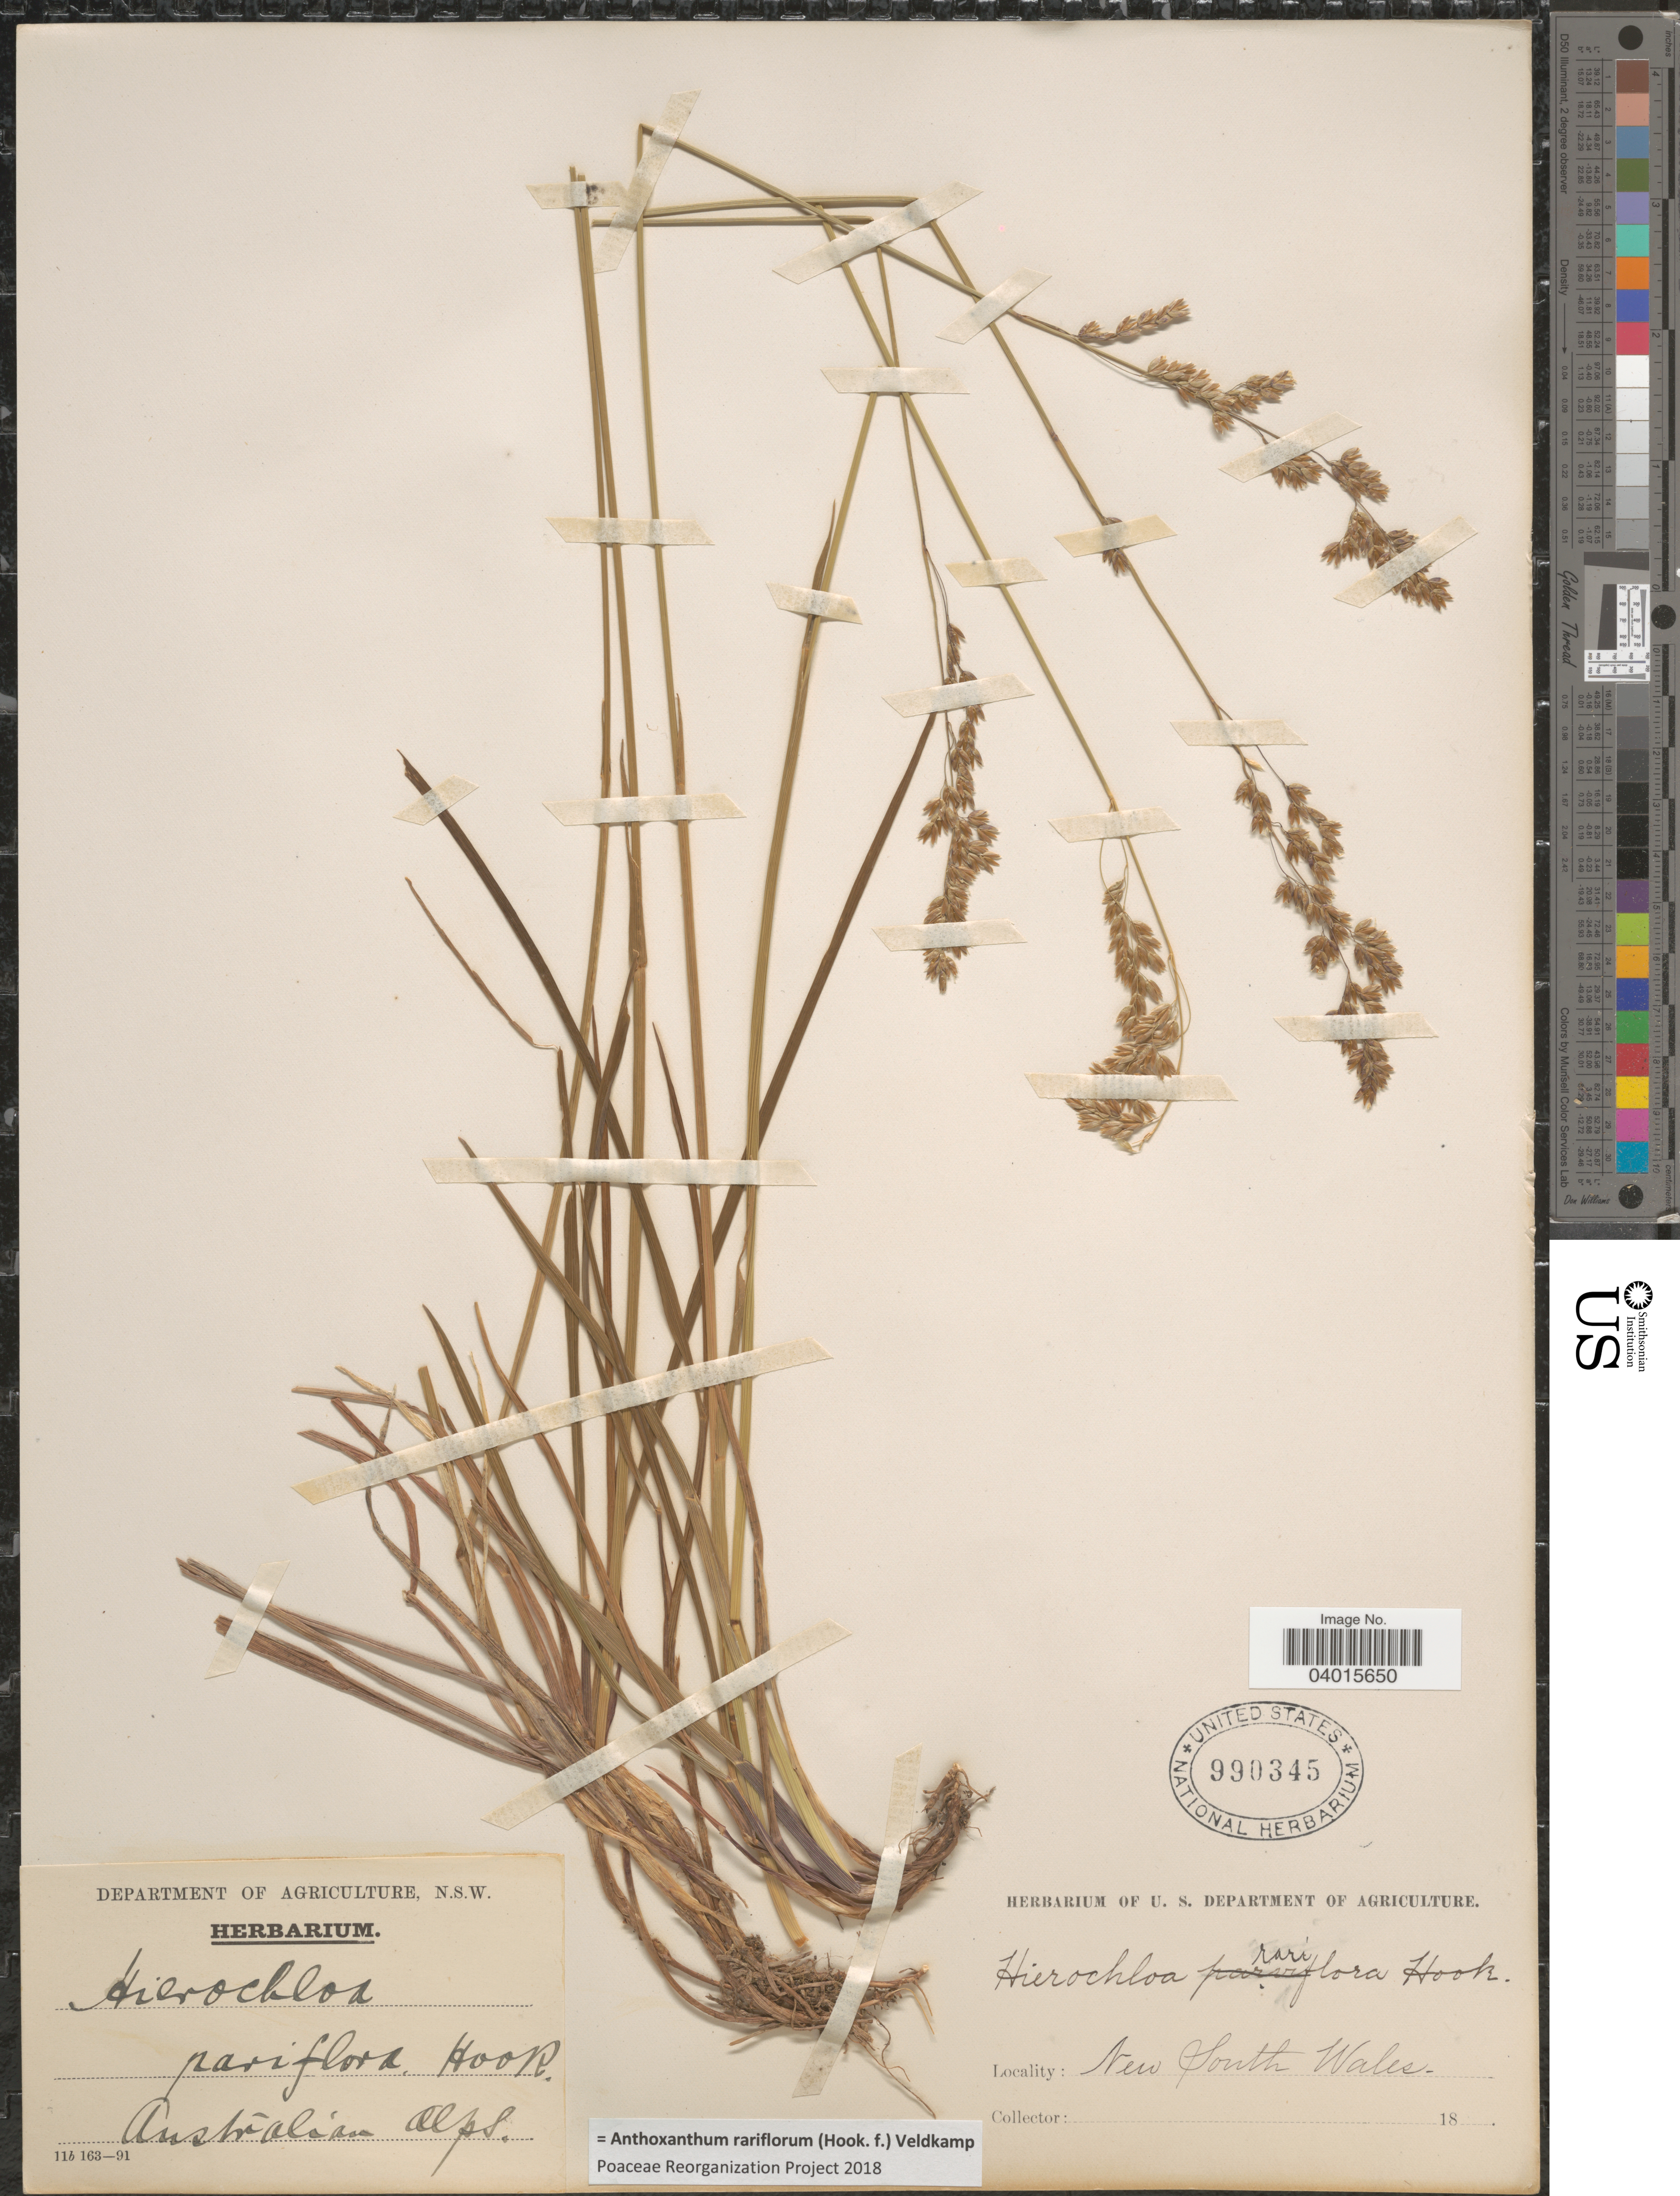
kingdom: Plantae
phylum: Tracheophyta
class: Liliopsida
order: Poales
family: Poaceae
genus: Anthoxanthum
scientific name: Anthoxanthum rariflorum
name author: (Hook. f.) Veldkamp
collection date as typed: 18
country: Australia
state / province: New South Wales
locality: Australian Alps.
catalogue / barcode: US 990345